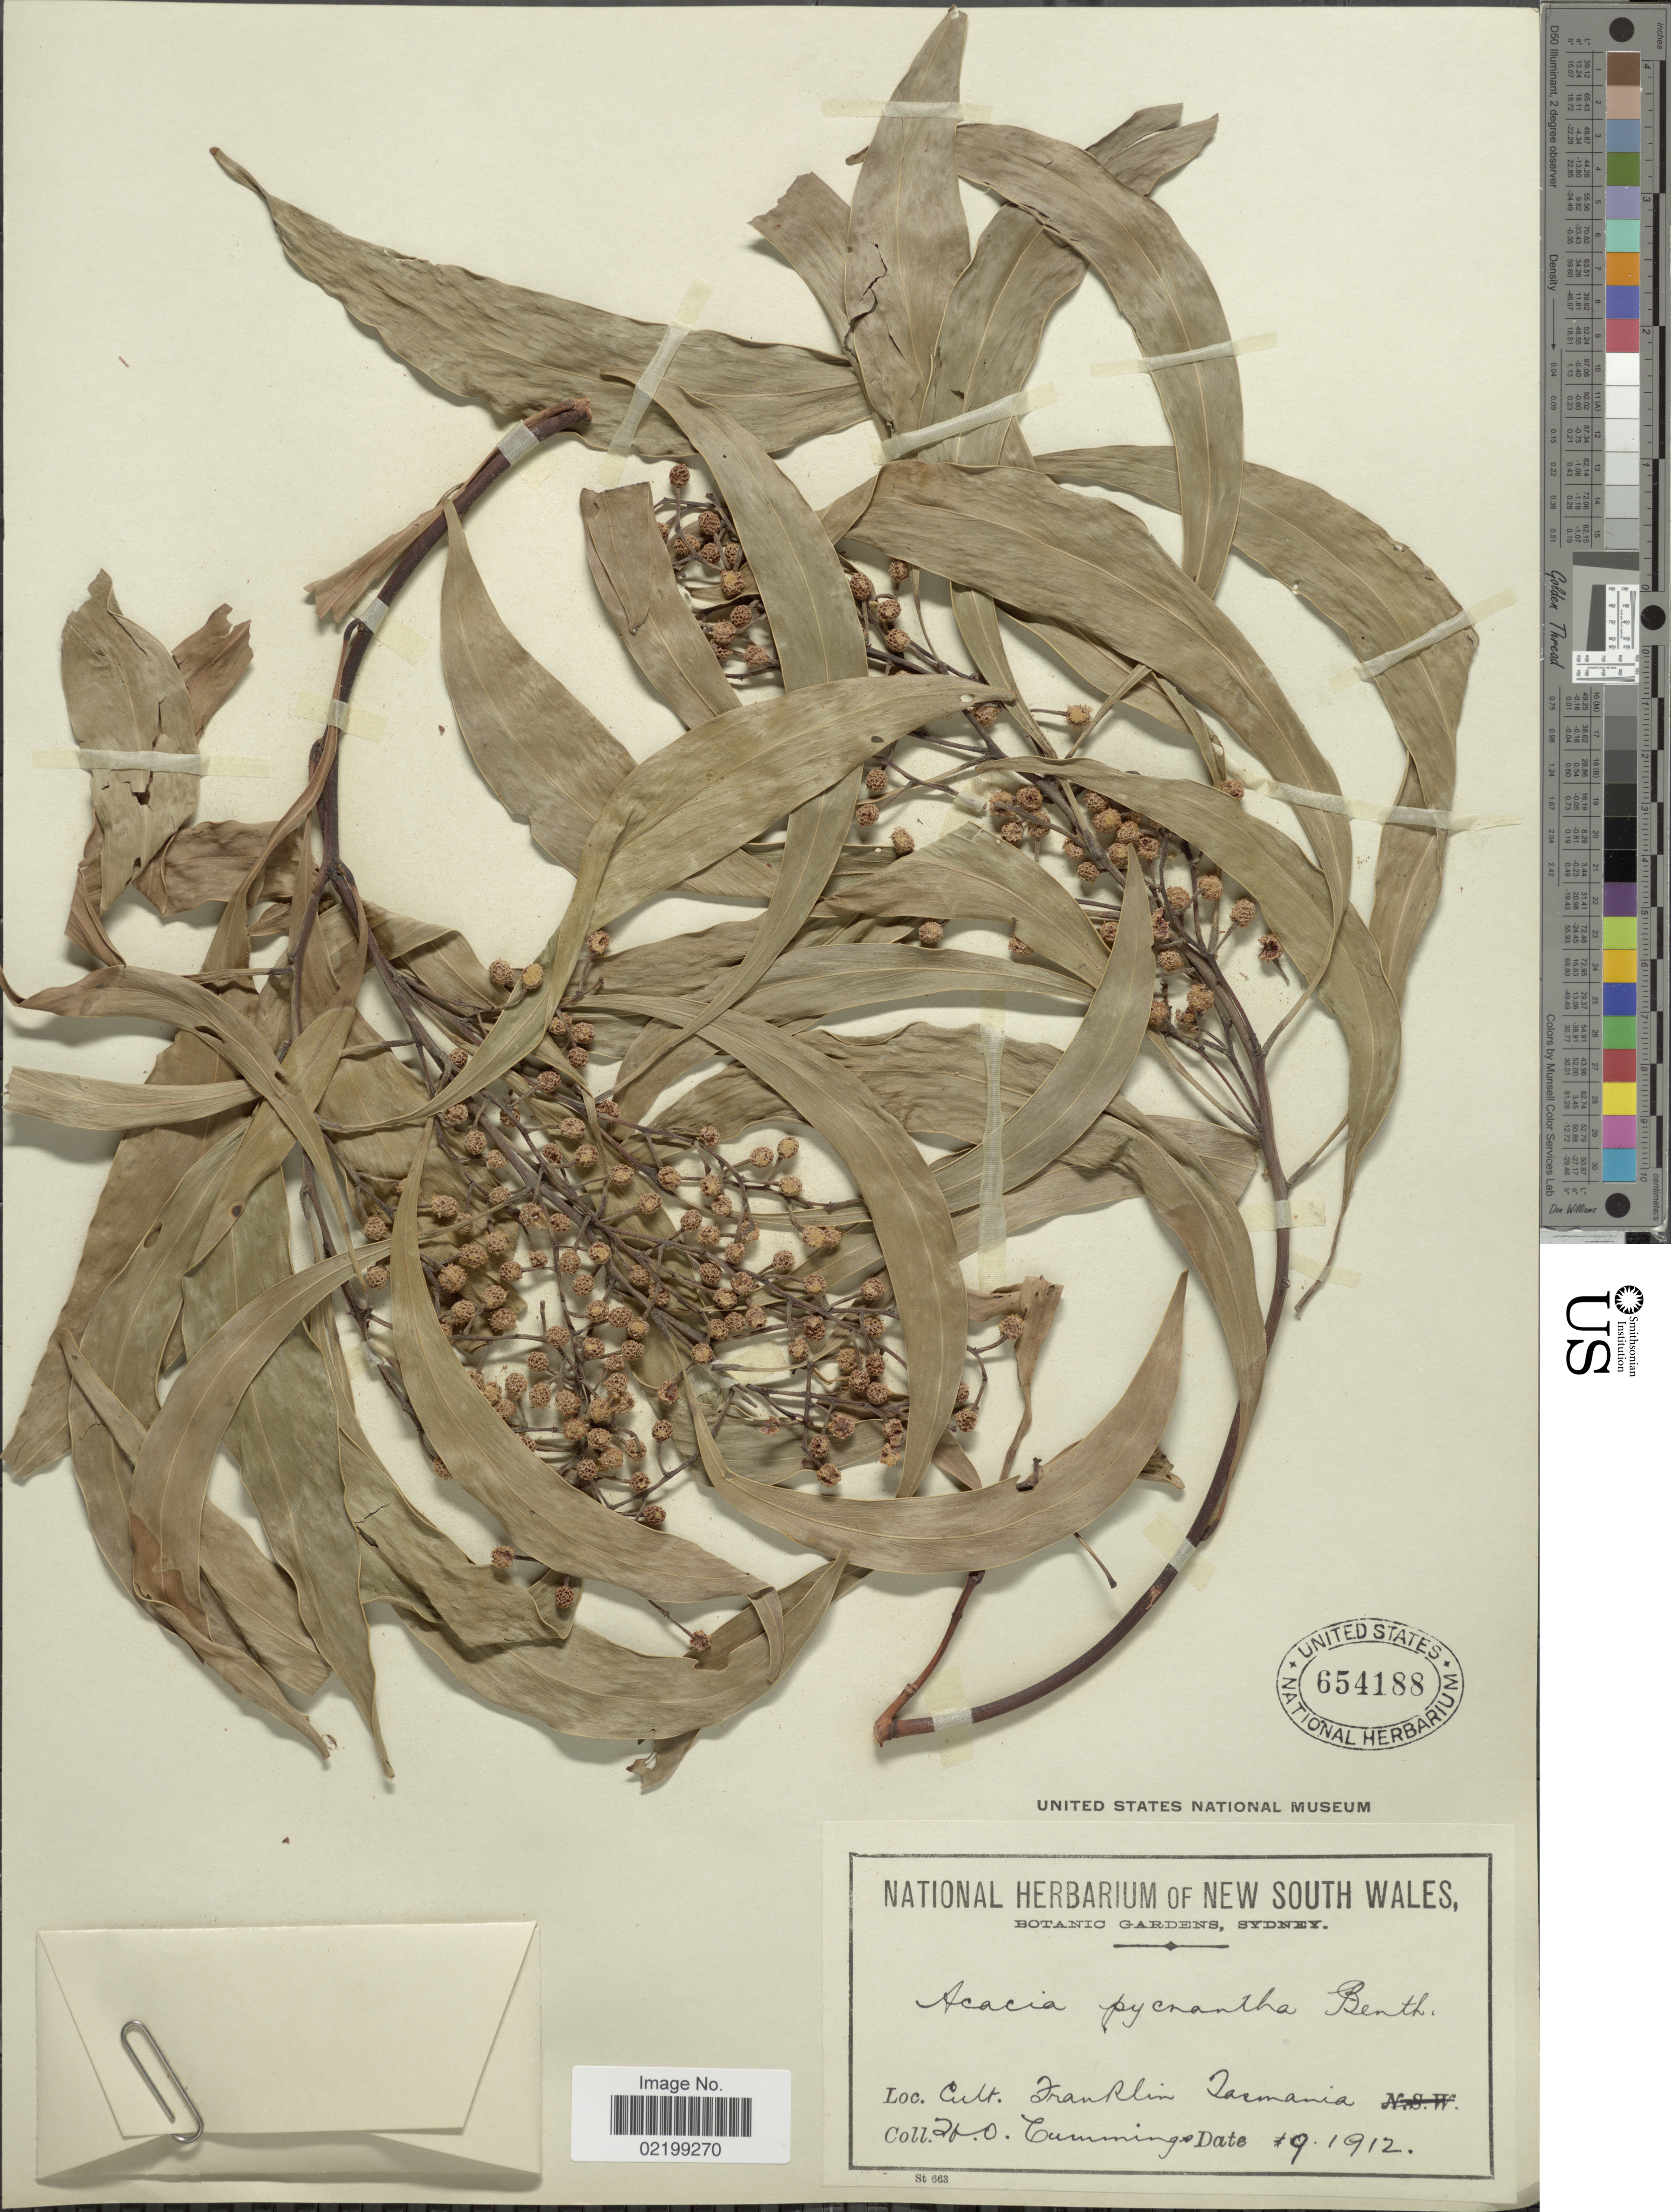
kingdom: Plantae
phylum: Tracheophyta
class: Magnoliopsida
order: Fabales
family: Fabaceae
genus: Acacia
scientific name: Acacia pycnantha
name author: Benth.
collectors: M. E. Cummings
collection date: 1912-10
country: Australia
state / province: Tasmania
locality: Franklin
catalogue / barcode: US 654188